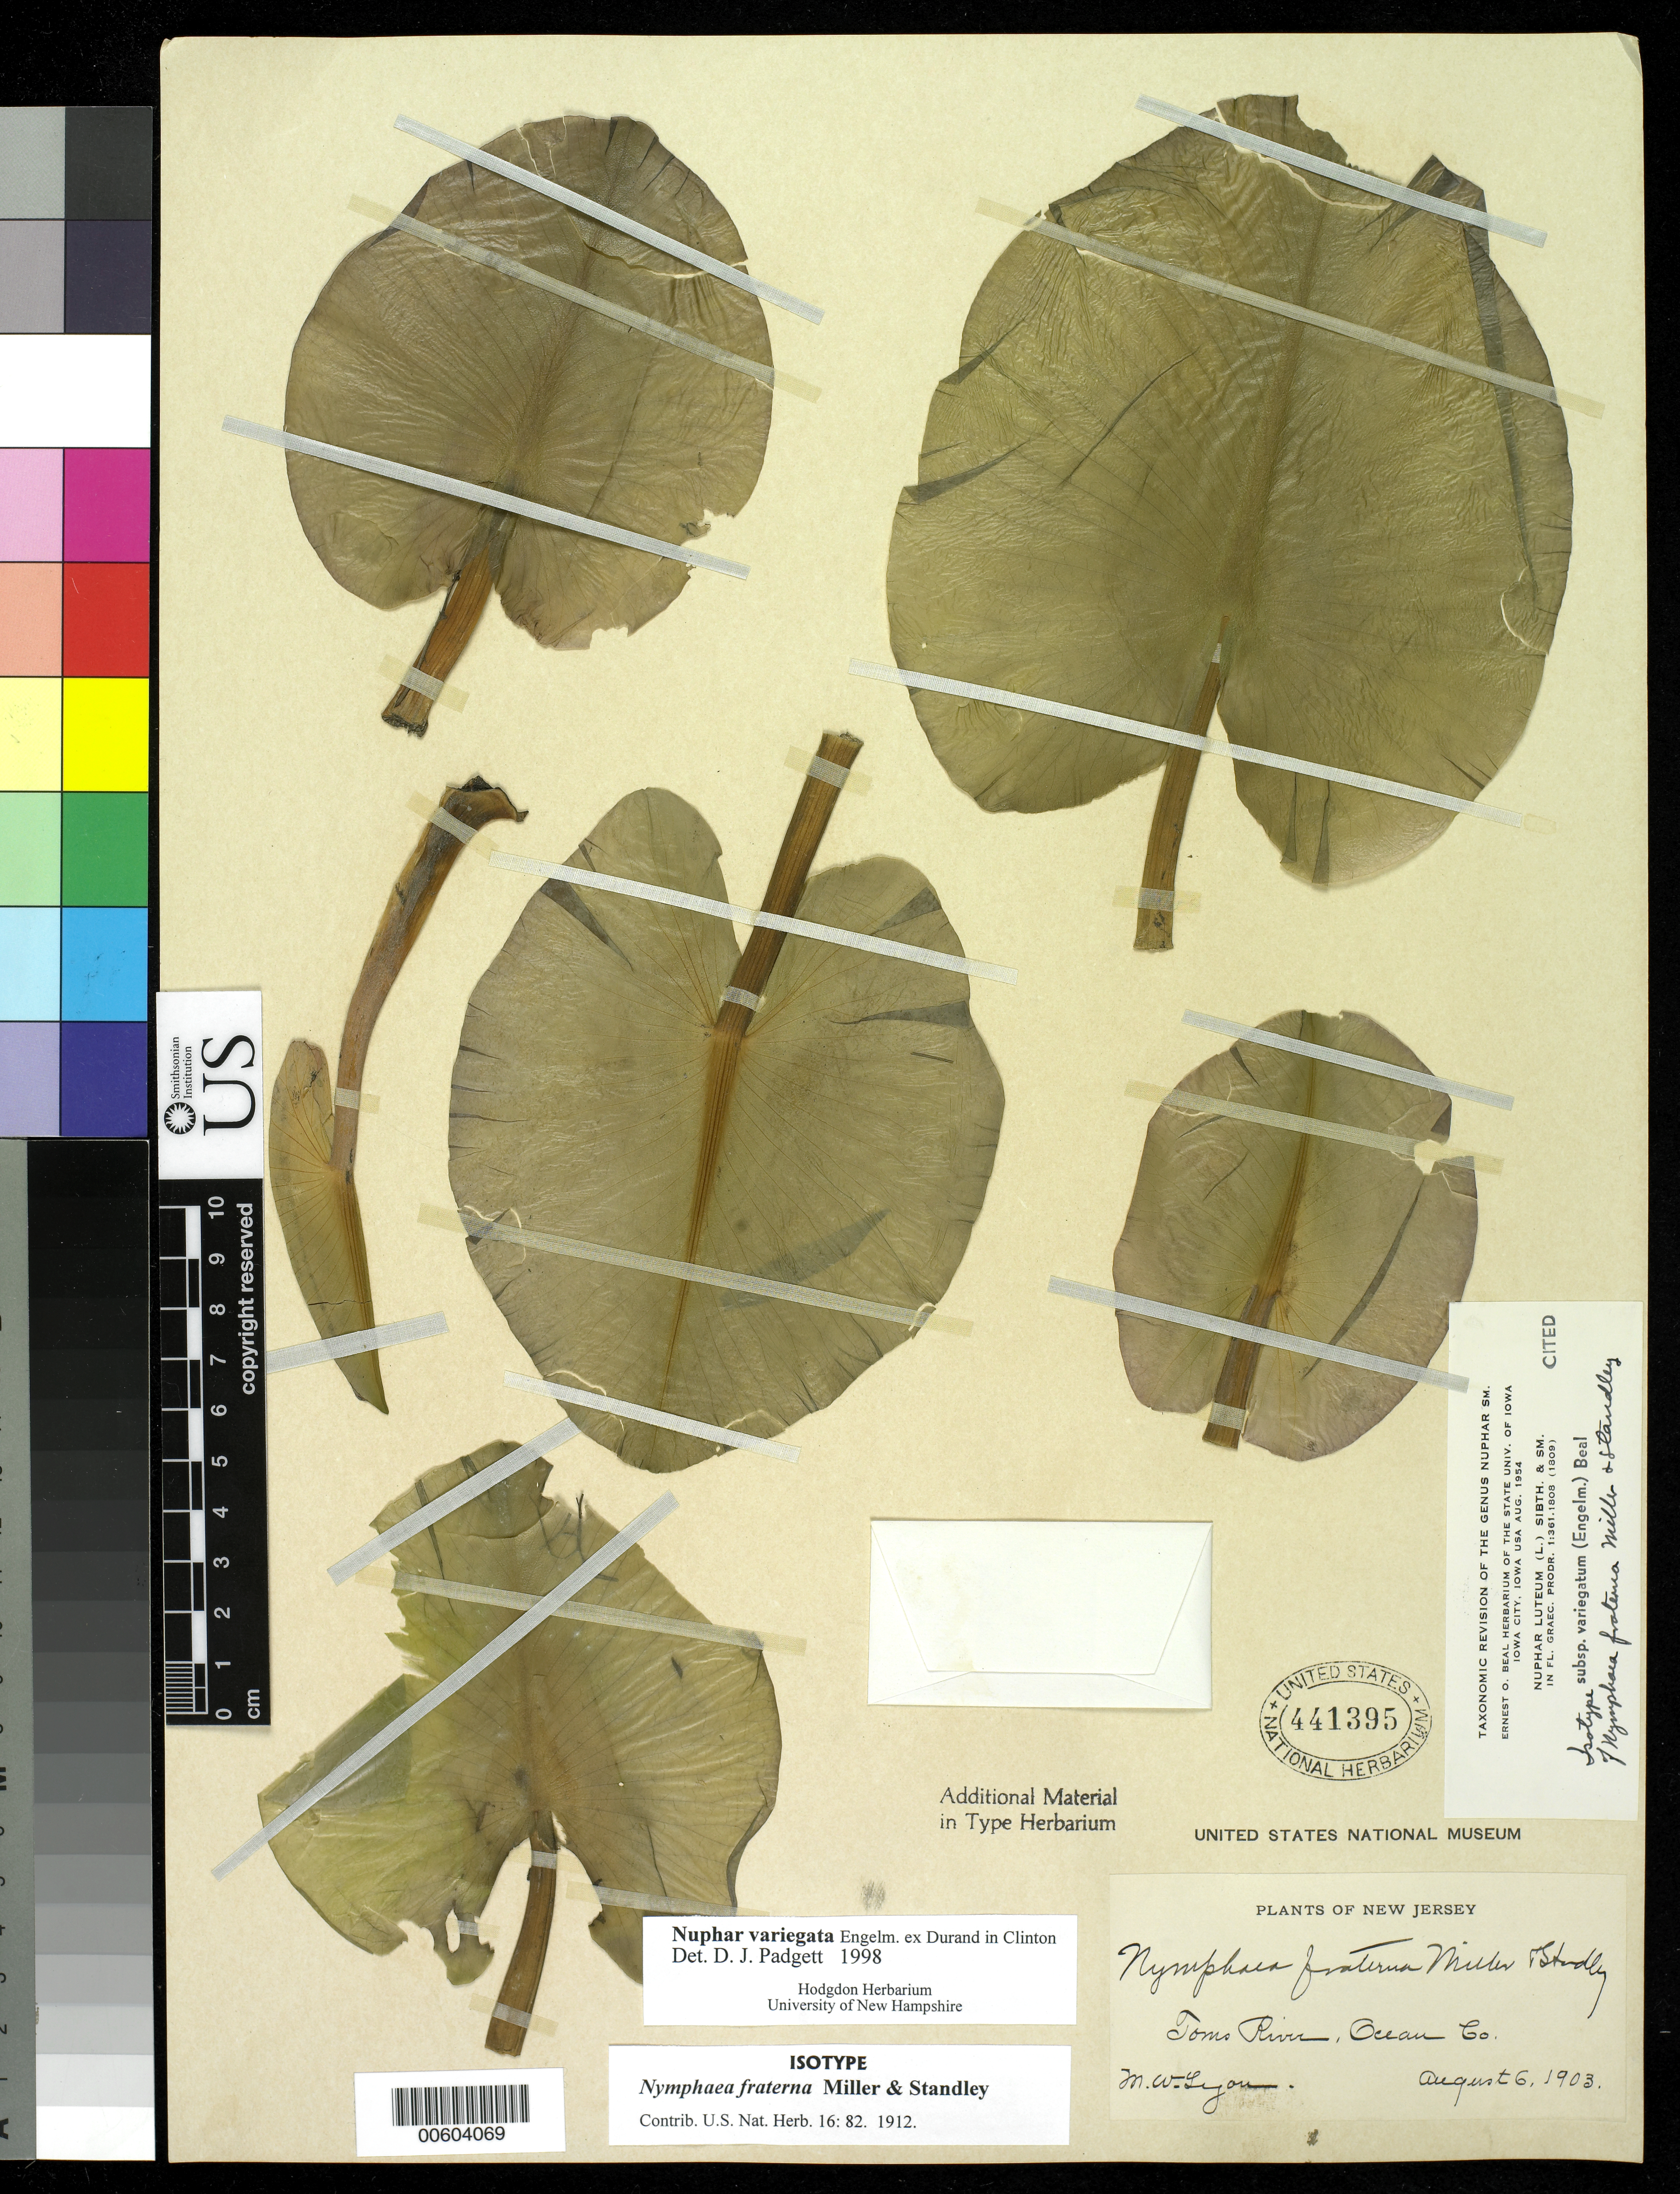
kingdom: Plantae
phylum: Tracheophyta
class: Magnoliopsida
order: Nymphaeales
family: Nymphaeaceae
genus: Nymphaea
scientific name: Nymphaea fraterna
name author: G.S. Mill. & Standl.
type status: Isotype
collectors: M. Lyon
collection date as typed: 06 Aug 1903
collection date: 1903-08-06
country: United States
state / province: New Jersey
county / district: Ocean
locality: Tom's River.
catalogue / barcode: US 441395